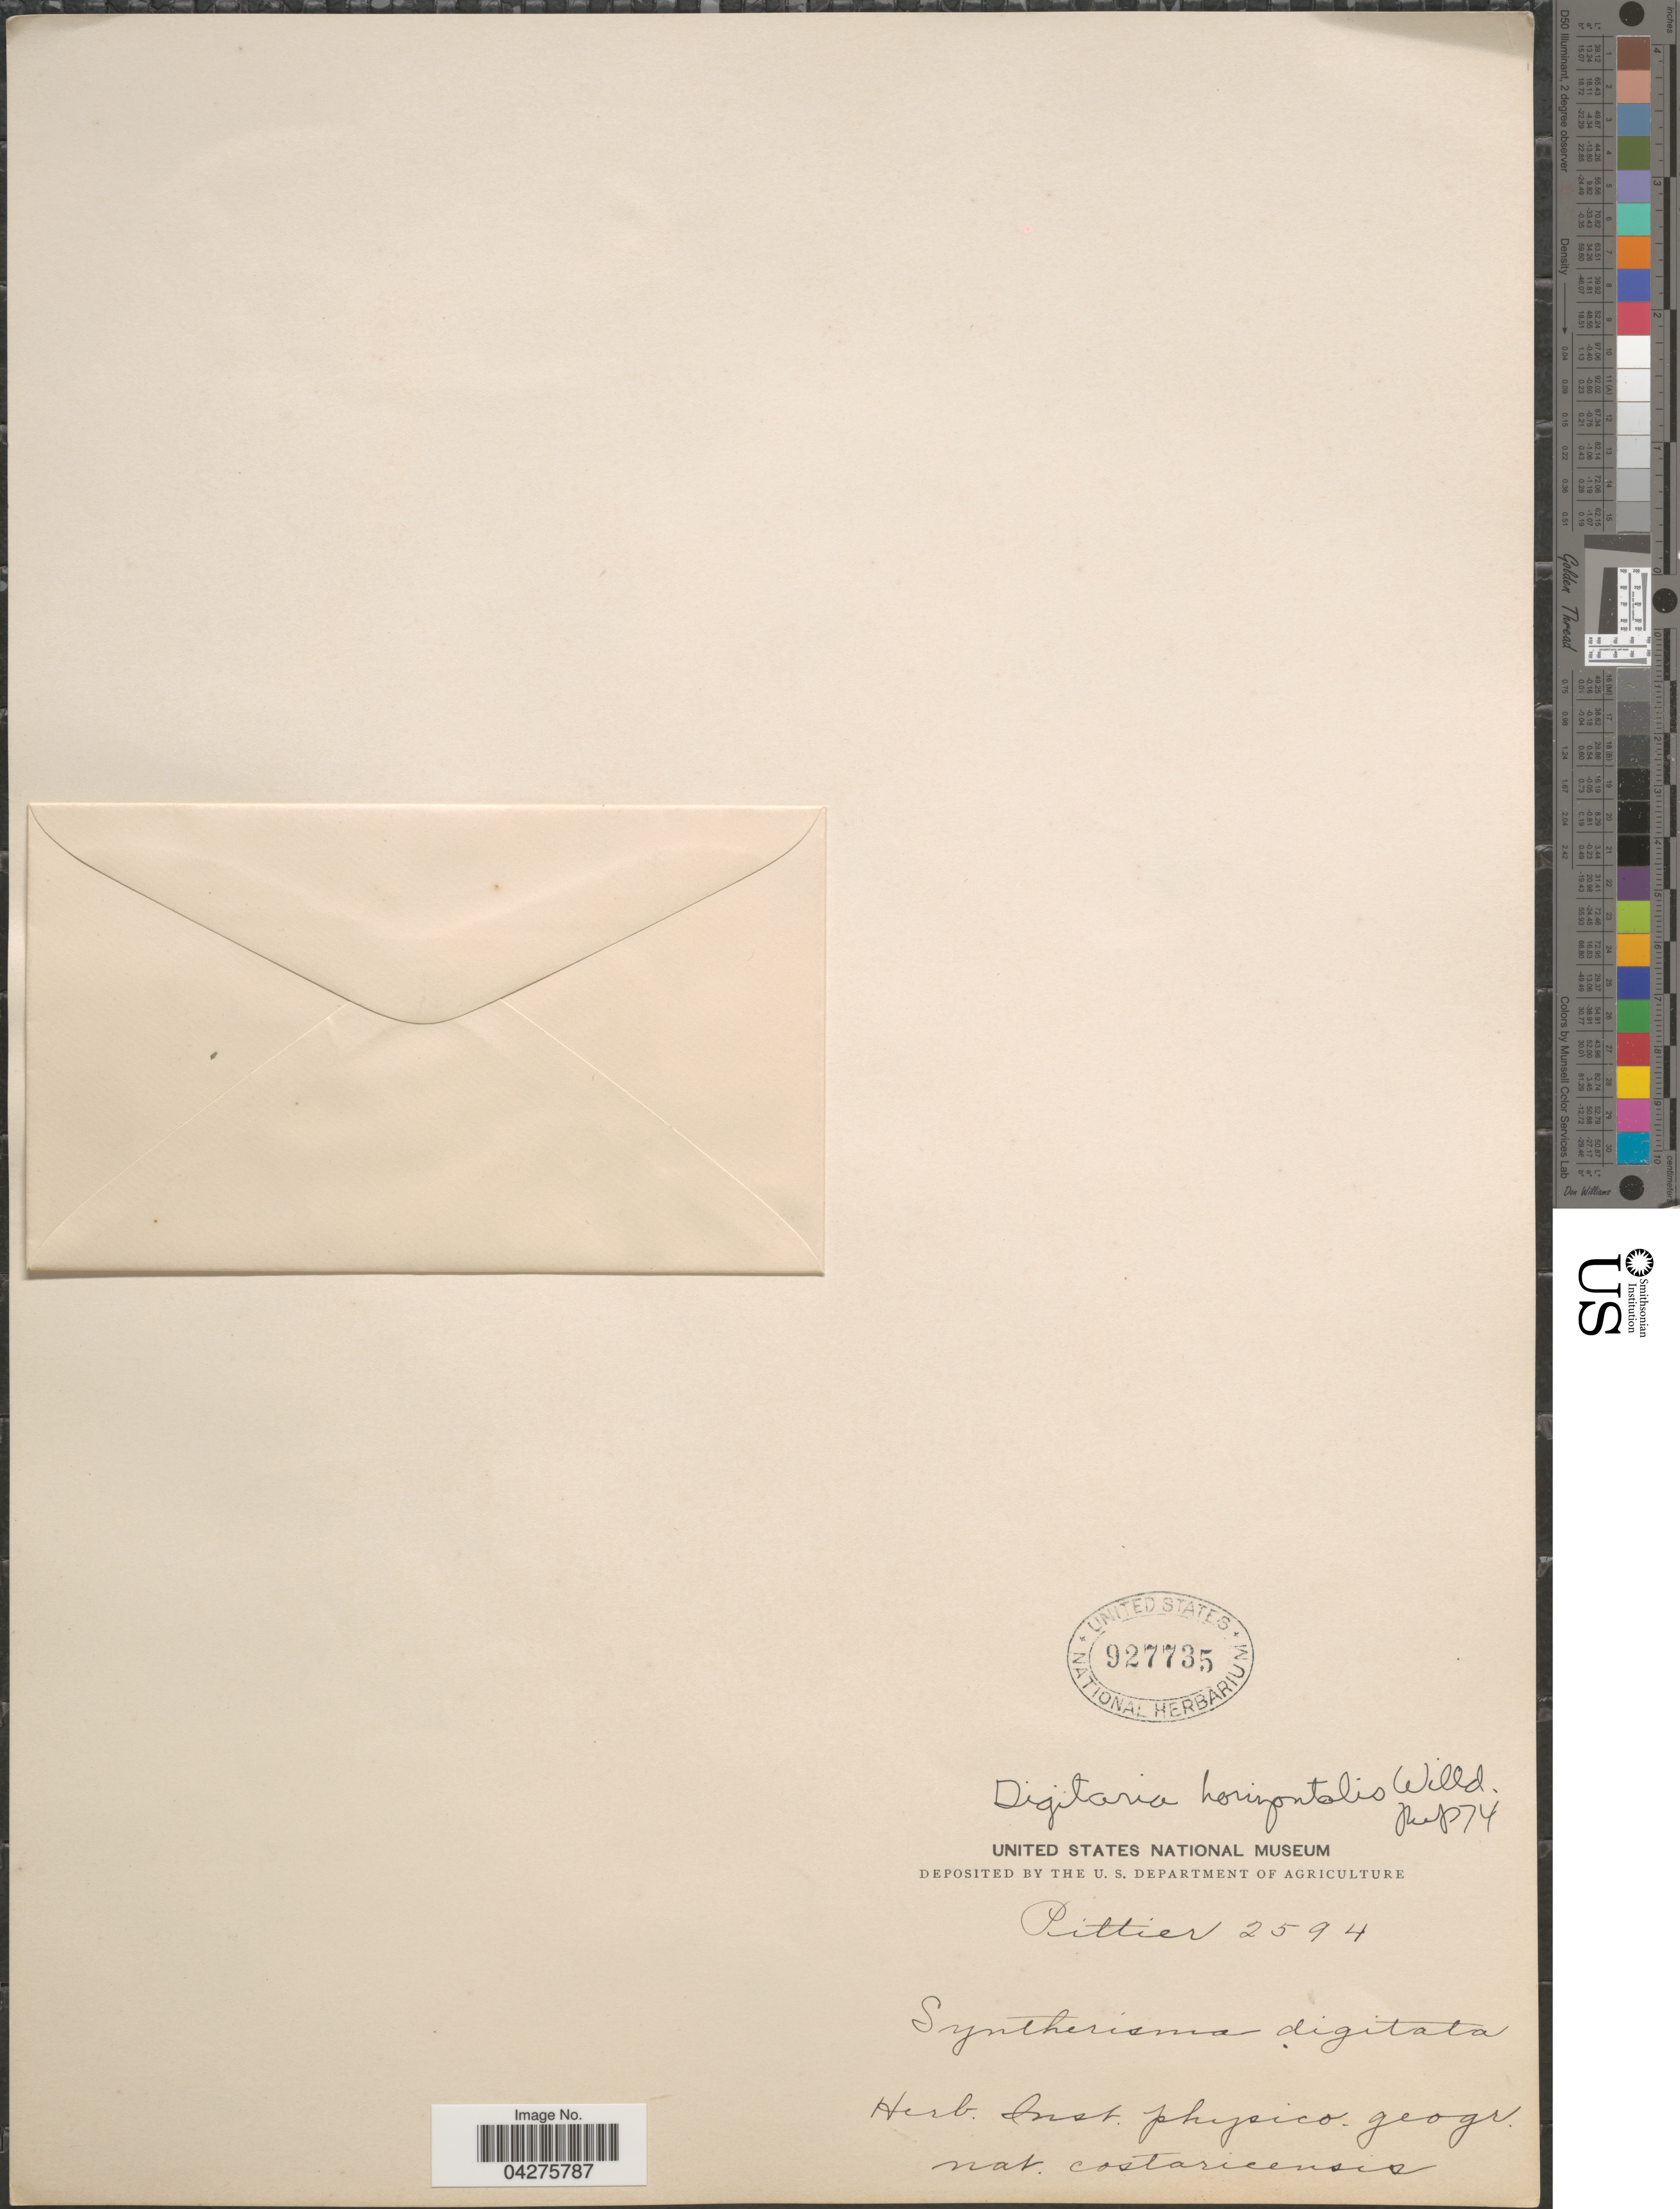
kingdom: Plantae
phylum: Tracheophyta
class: Liliopsida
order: Poales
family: Poaceae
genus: Digitaria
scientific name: Digitaria horizontalis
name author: Willd.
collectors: Pittier, --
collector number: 2594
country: Costa Rica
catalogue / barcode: US 927735